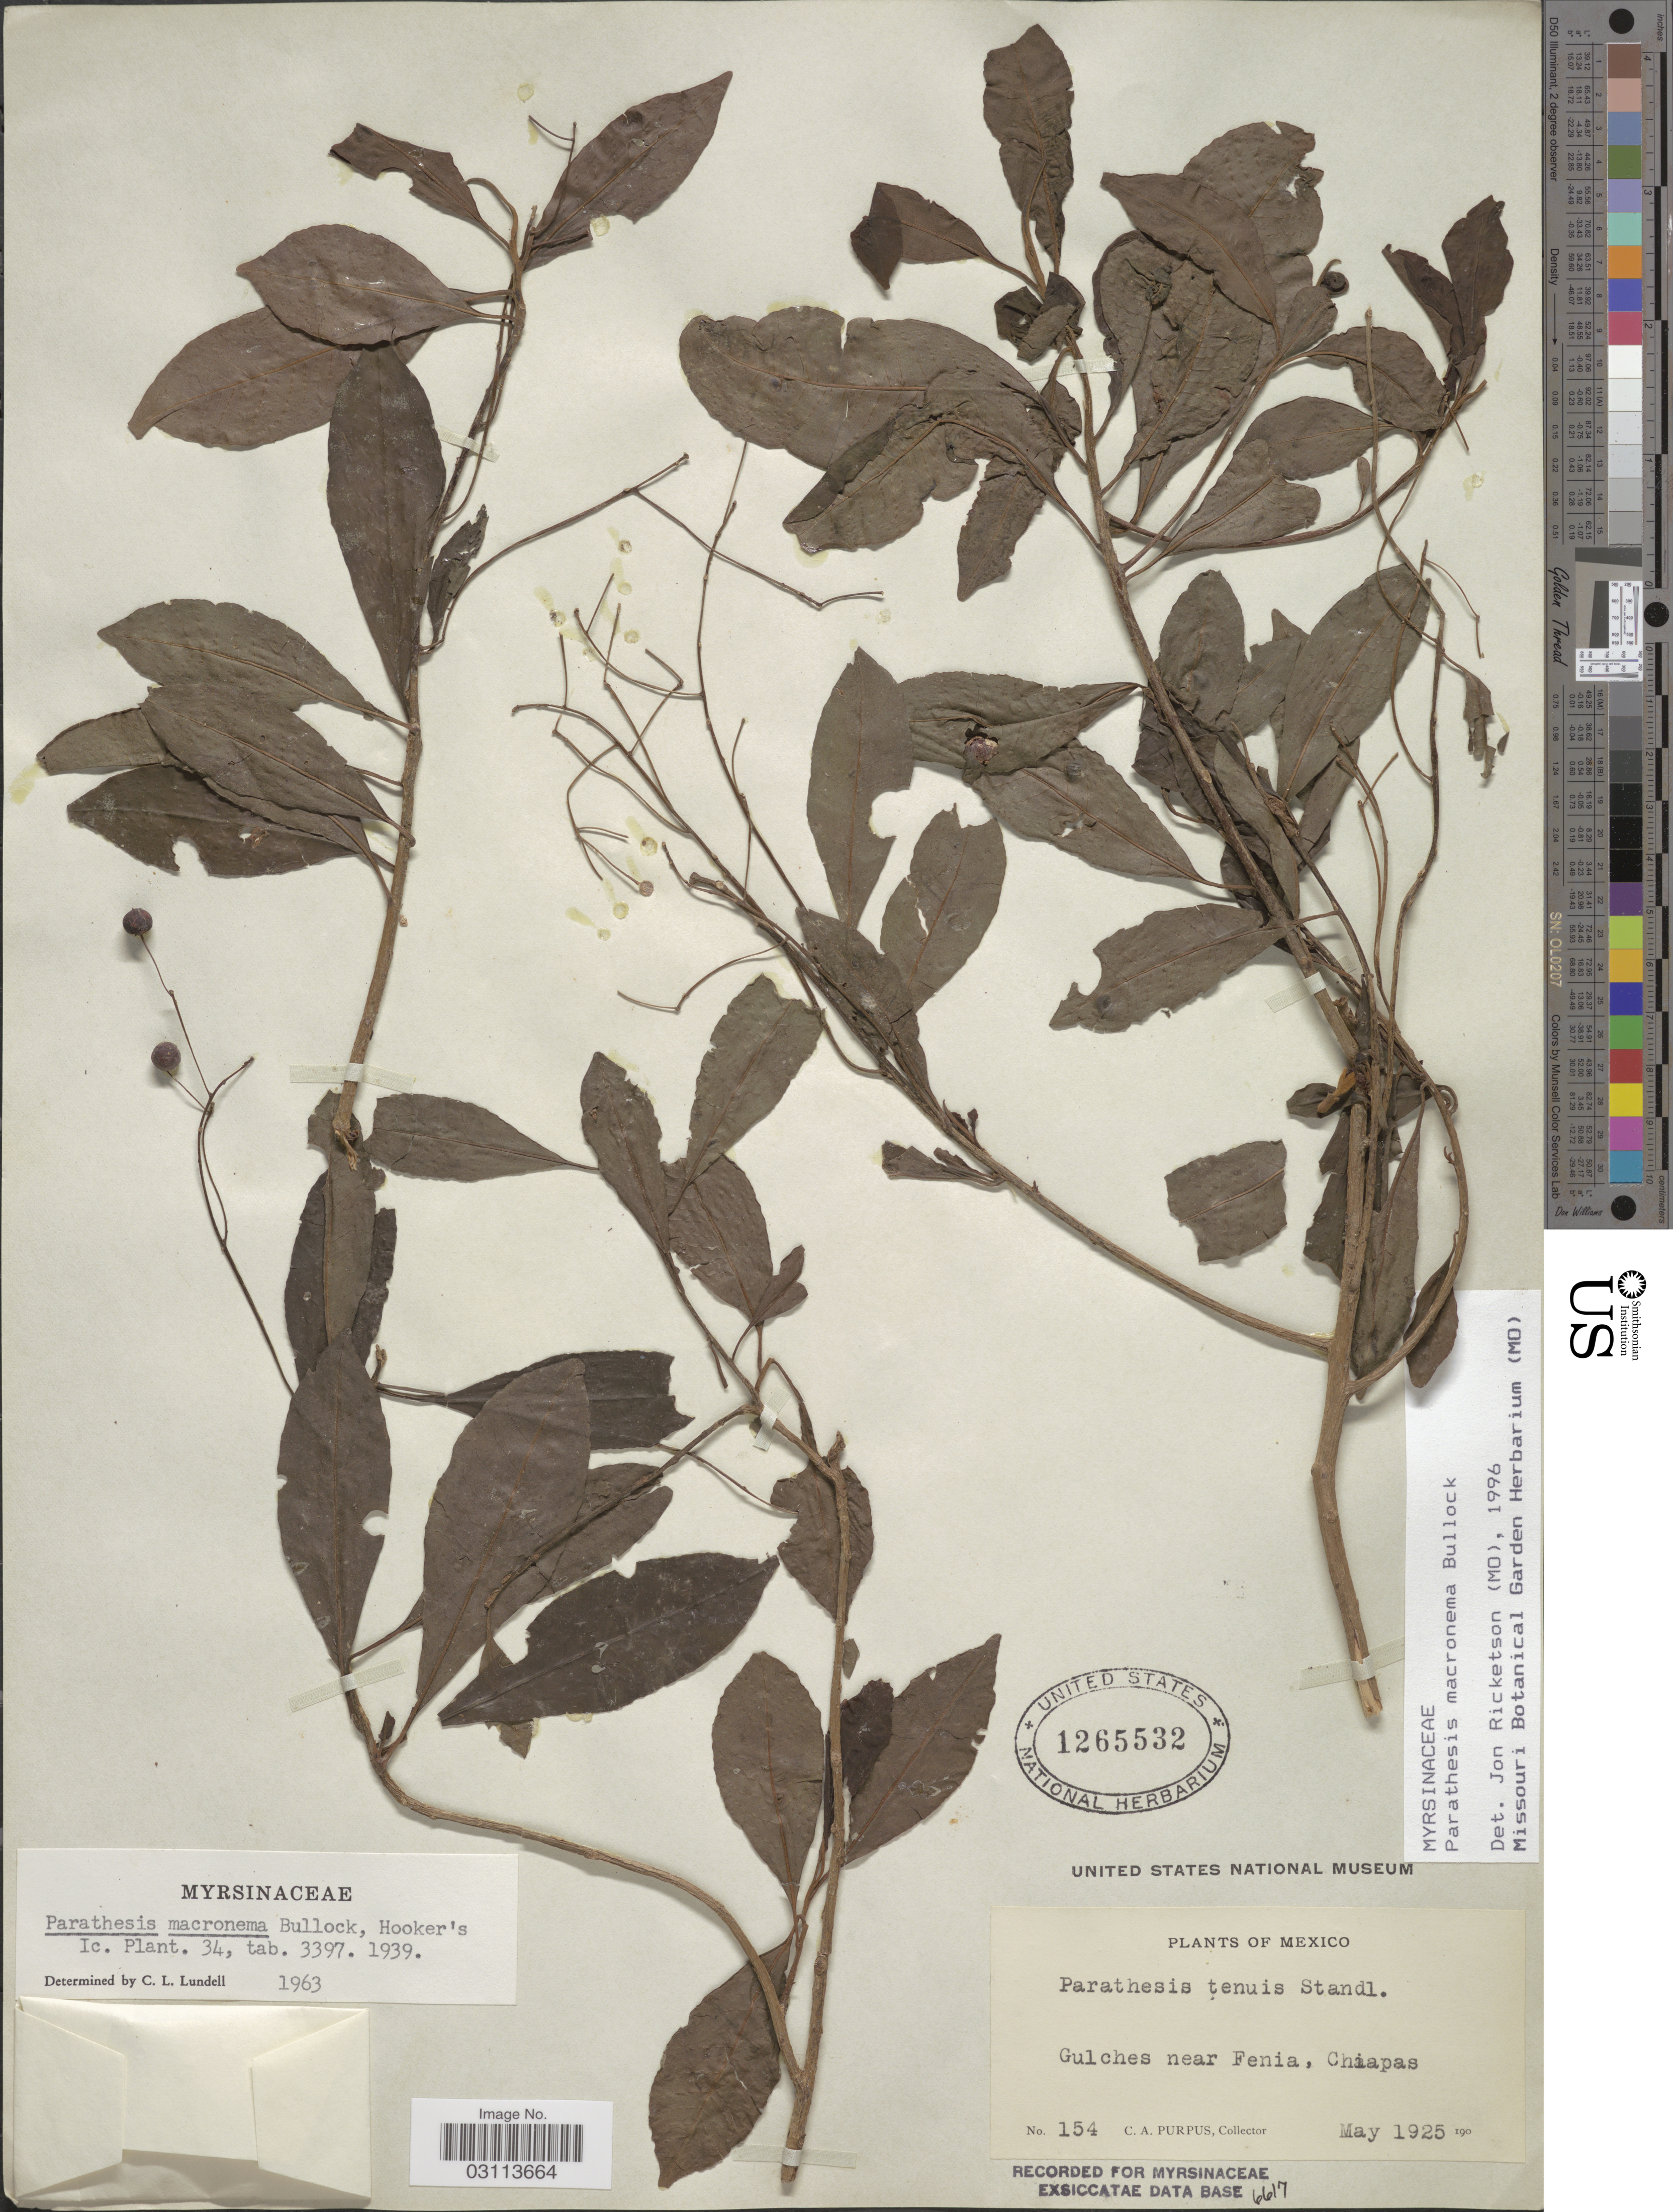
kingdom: Plantae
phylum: Tracheophyta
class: Magnoliopsida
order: Ericales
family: Primulaceae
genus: Parathesis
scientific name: Parathesis macronema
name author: Bullock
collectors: C. A. Purpus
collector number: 1584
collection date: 1925-05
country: Mexico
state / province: Chiapas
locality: Gulches near Fenia.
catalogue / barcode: US 1265532